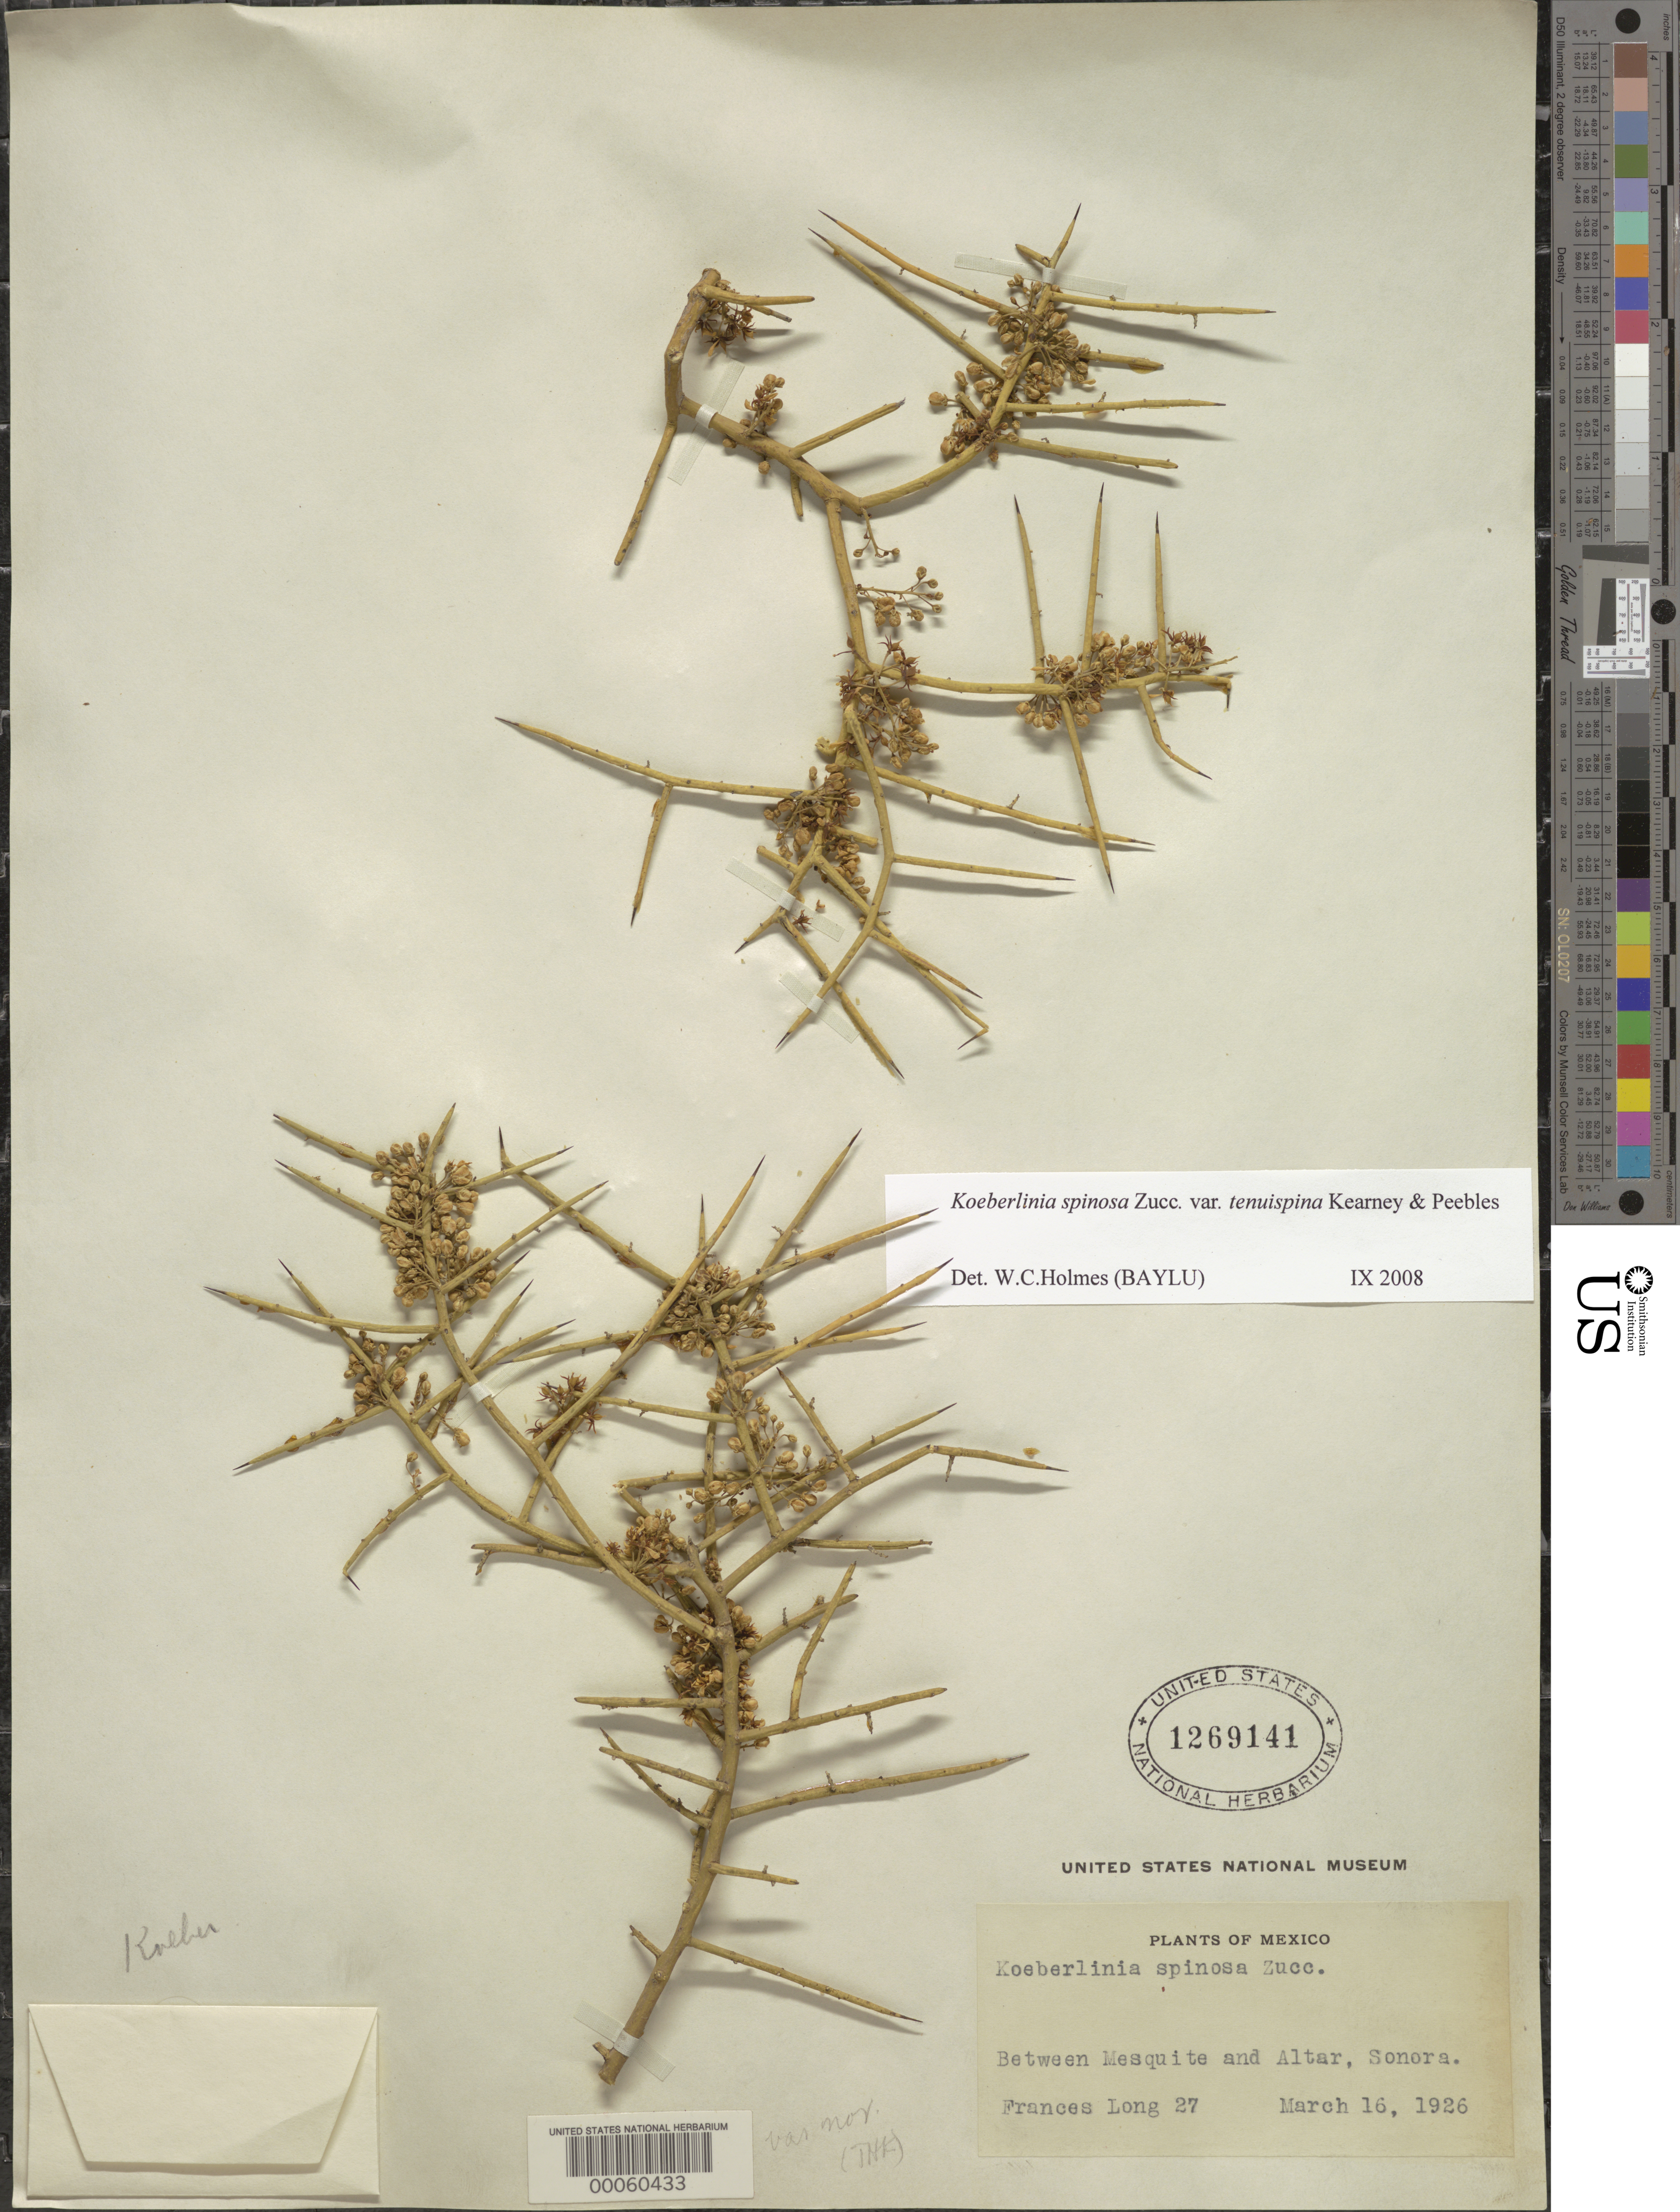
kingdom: Plantae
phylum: Tracheophyta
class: Magnoliopsida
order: Brassicales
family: Koeberliniaceae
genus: Koeberlinia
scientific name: Koeberlinia spinosa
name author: Zucc.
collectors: F. Long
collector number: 27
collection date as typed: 16 Mar 1926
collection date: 1926-03-16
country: Mexico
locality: Between mesquite and altar, sonora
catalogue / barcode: US 1269141